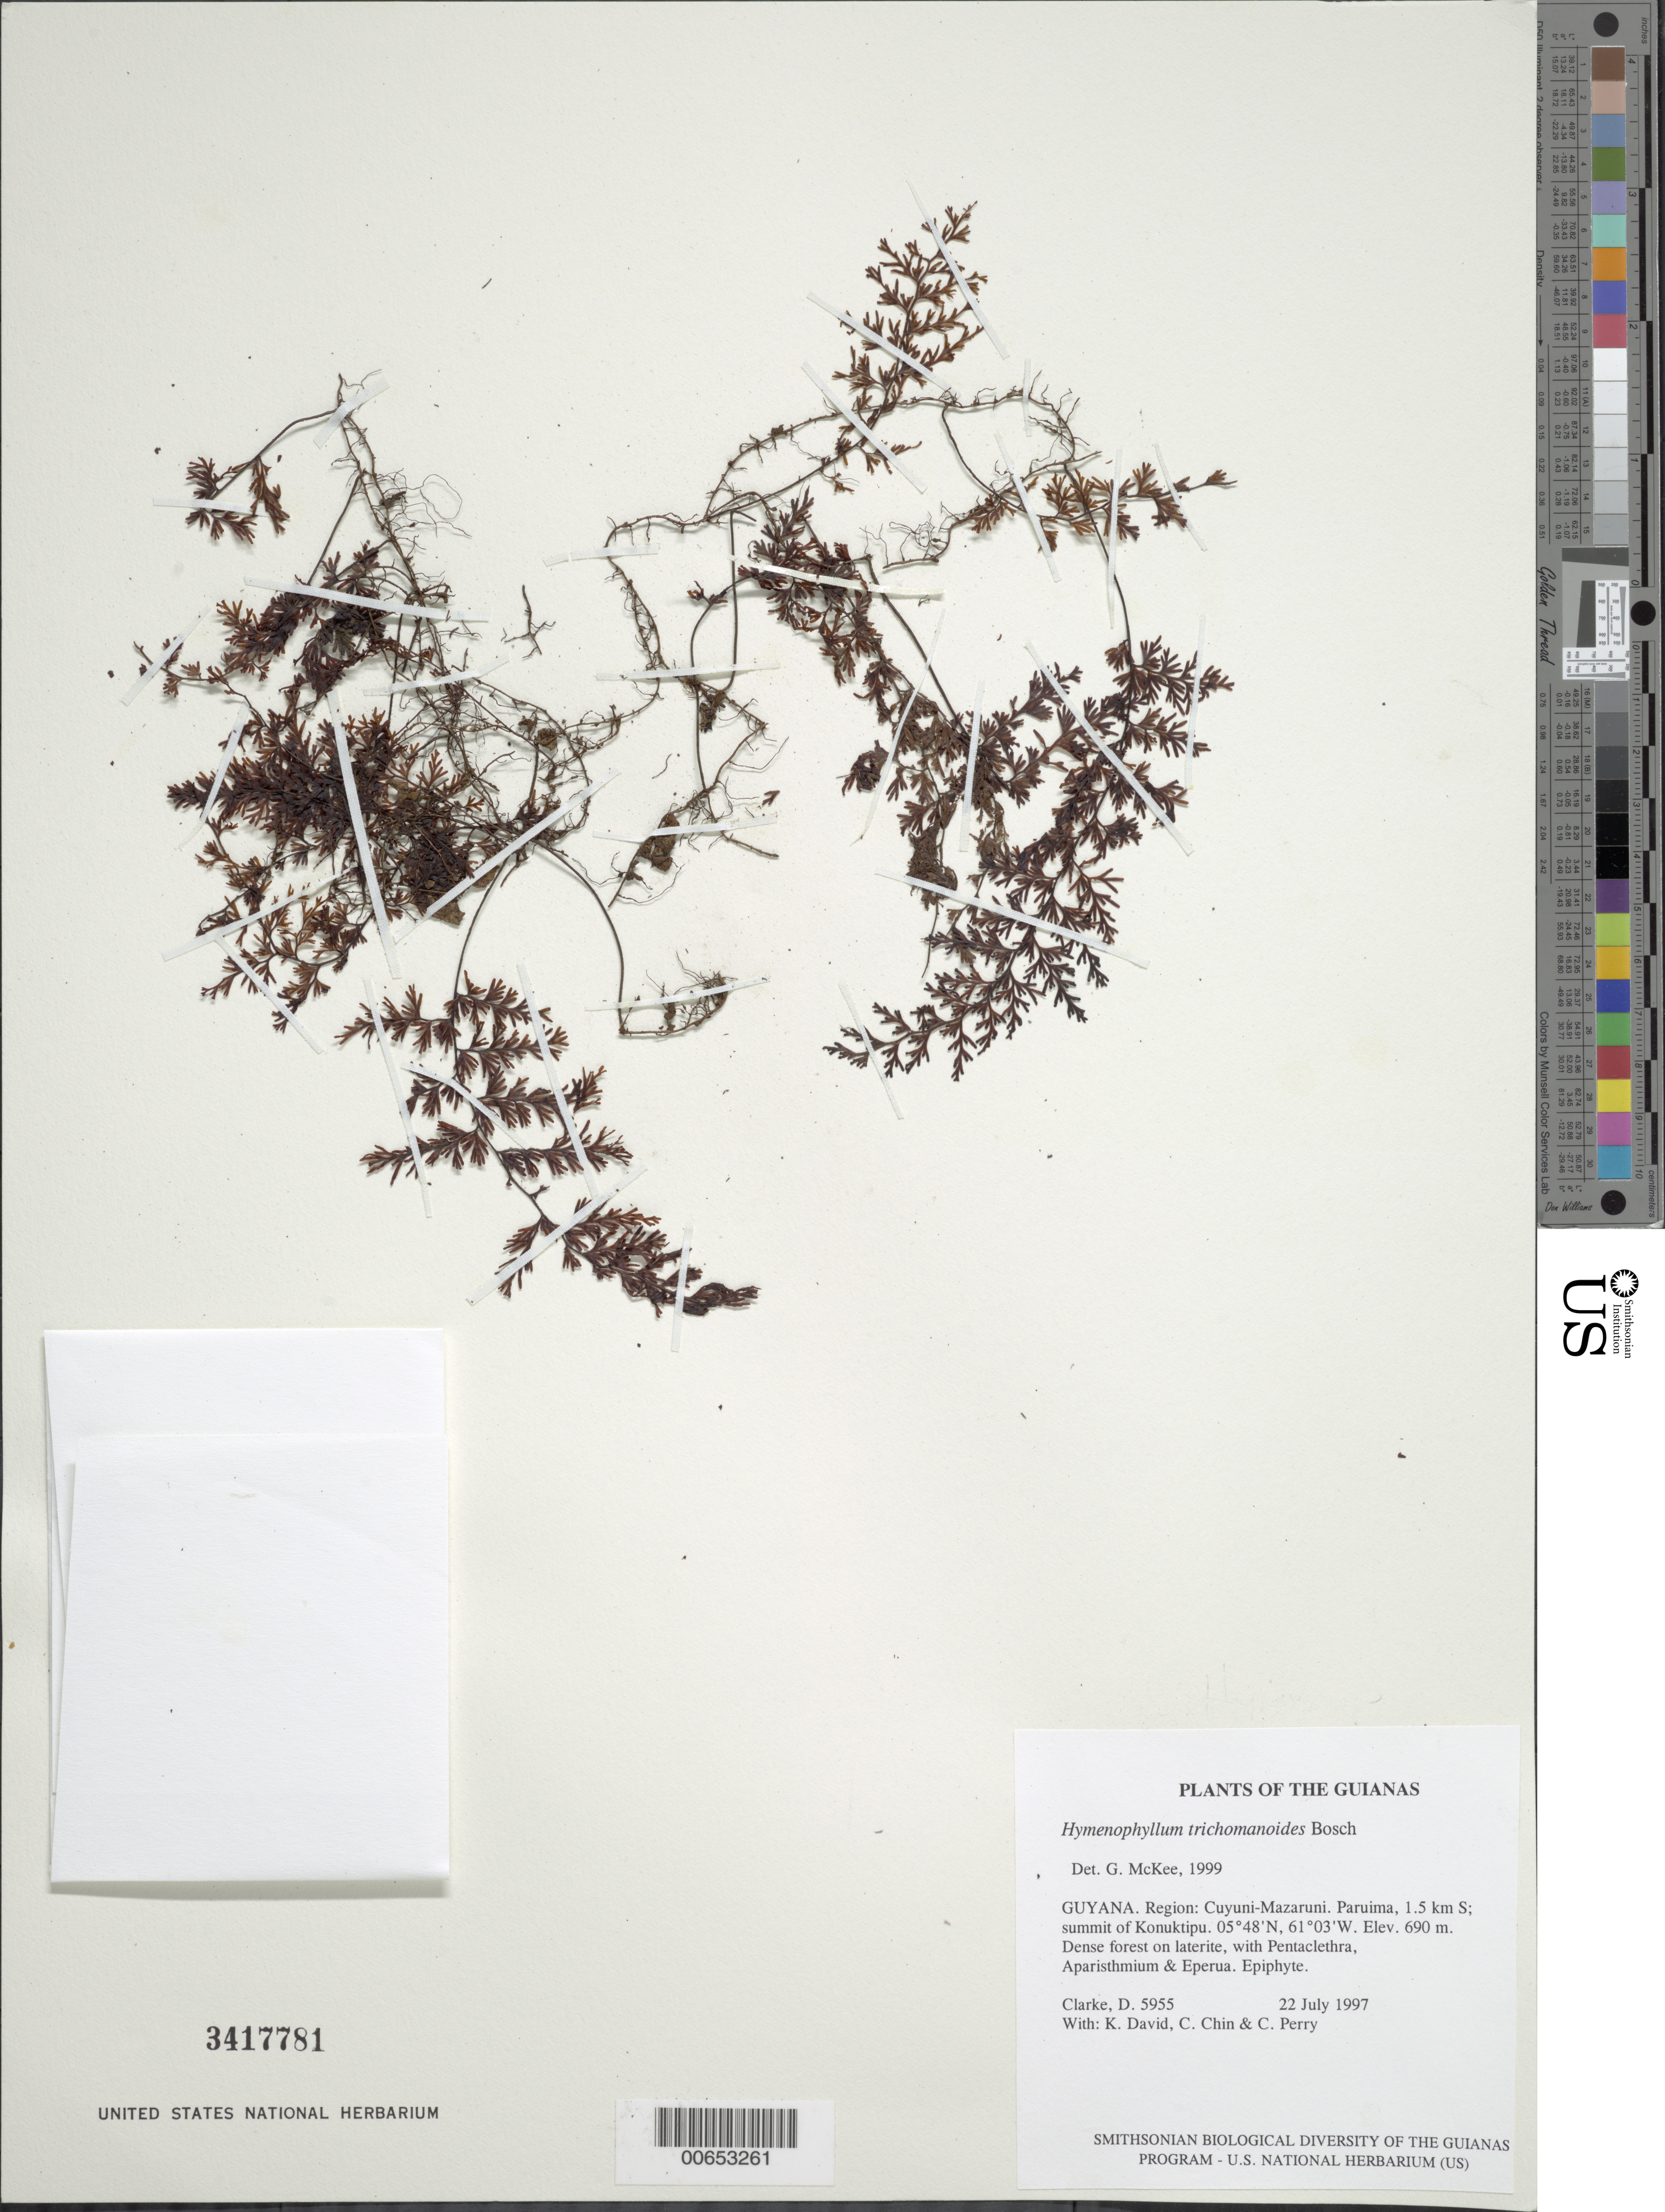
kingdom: Plantae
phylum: Tracheophyta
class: Polypodiopsida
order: Hymenophyllales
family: Hymenophyllaceae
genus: Hymenophyllum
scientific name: Hymenophyllum trichomanoides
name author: Bosch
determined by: McKee, G. S., (US), NMNH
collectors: H. D. Clarke, K. David, C. Chin & C. Perry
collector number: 5955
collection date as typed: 22 July 1997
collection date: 1997-07-22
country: Guyana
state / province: Cuyuni-Mazaruni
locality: Paruima, 1.5 km S; summit of Konuktipu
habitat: Dense forest on laterite, with Pentaclethra, Aparisthmium & Eperua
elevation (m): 690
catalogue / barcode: US 3417781